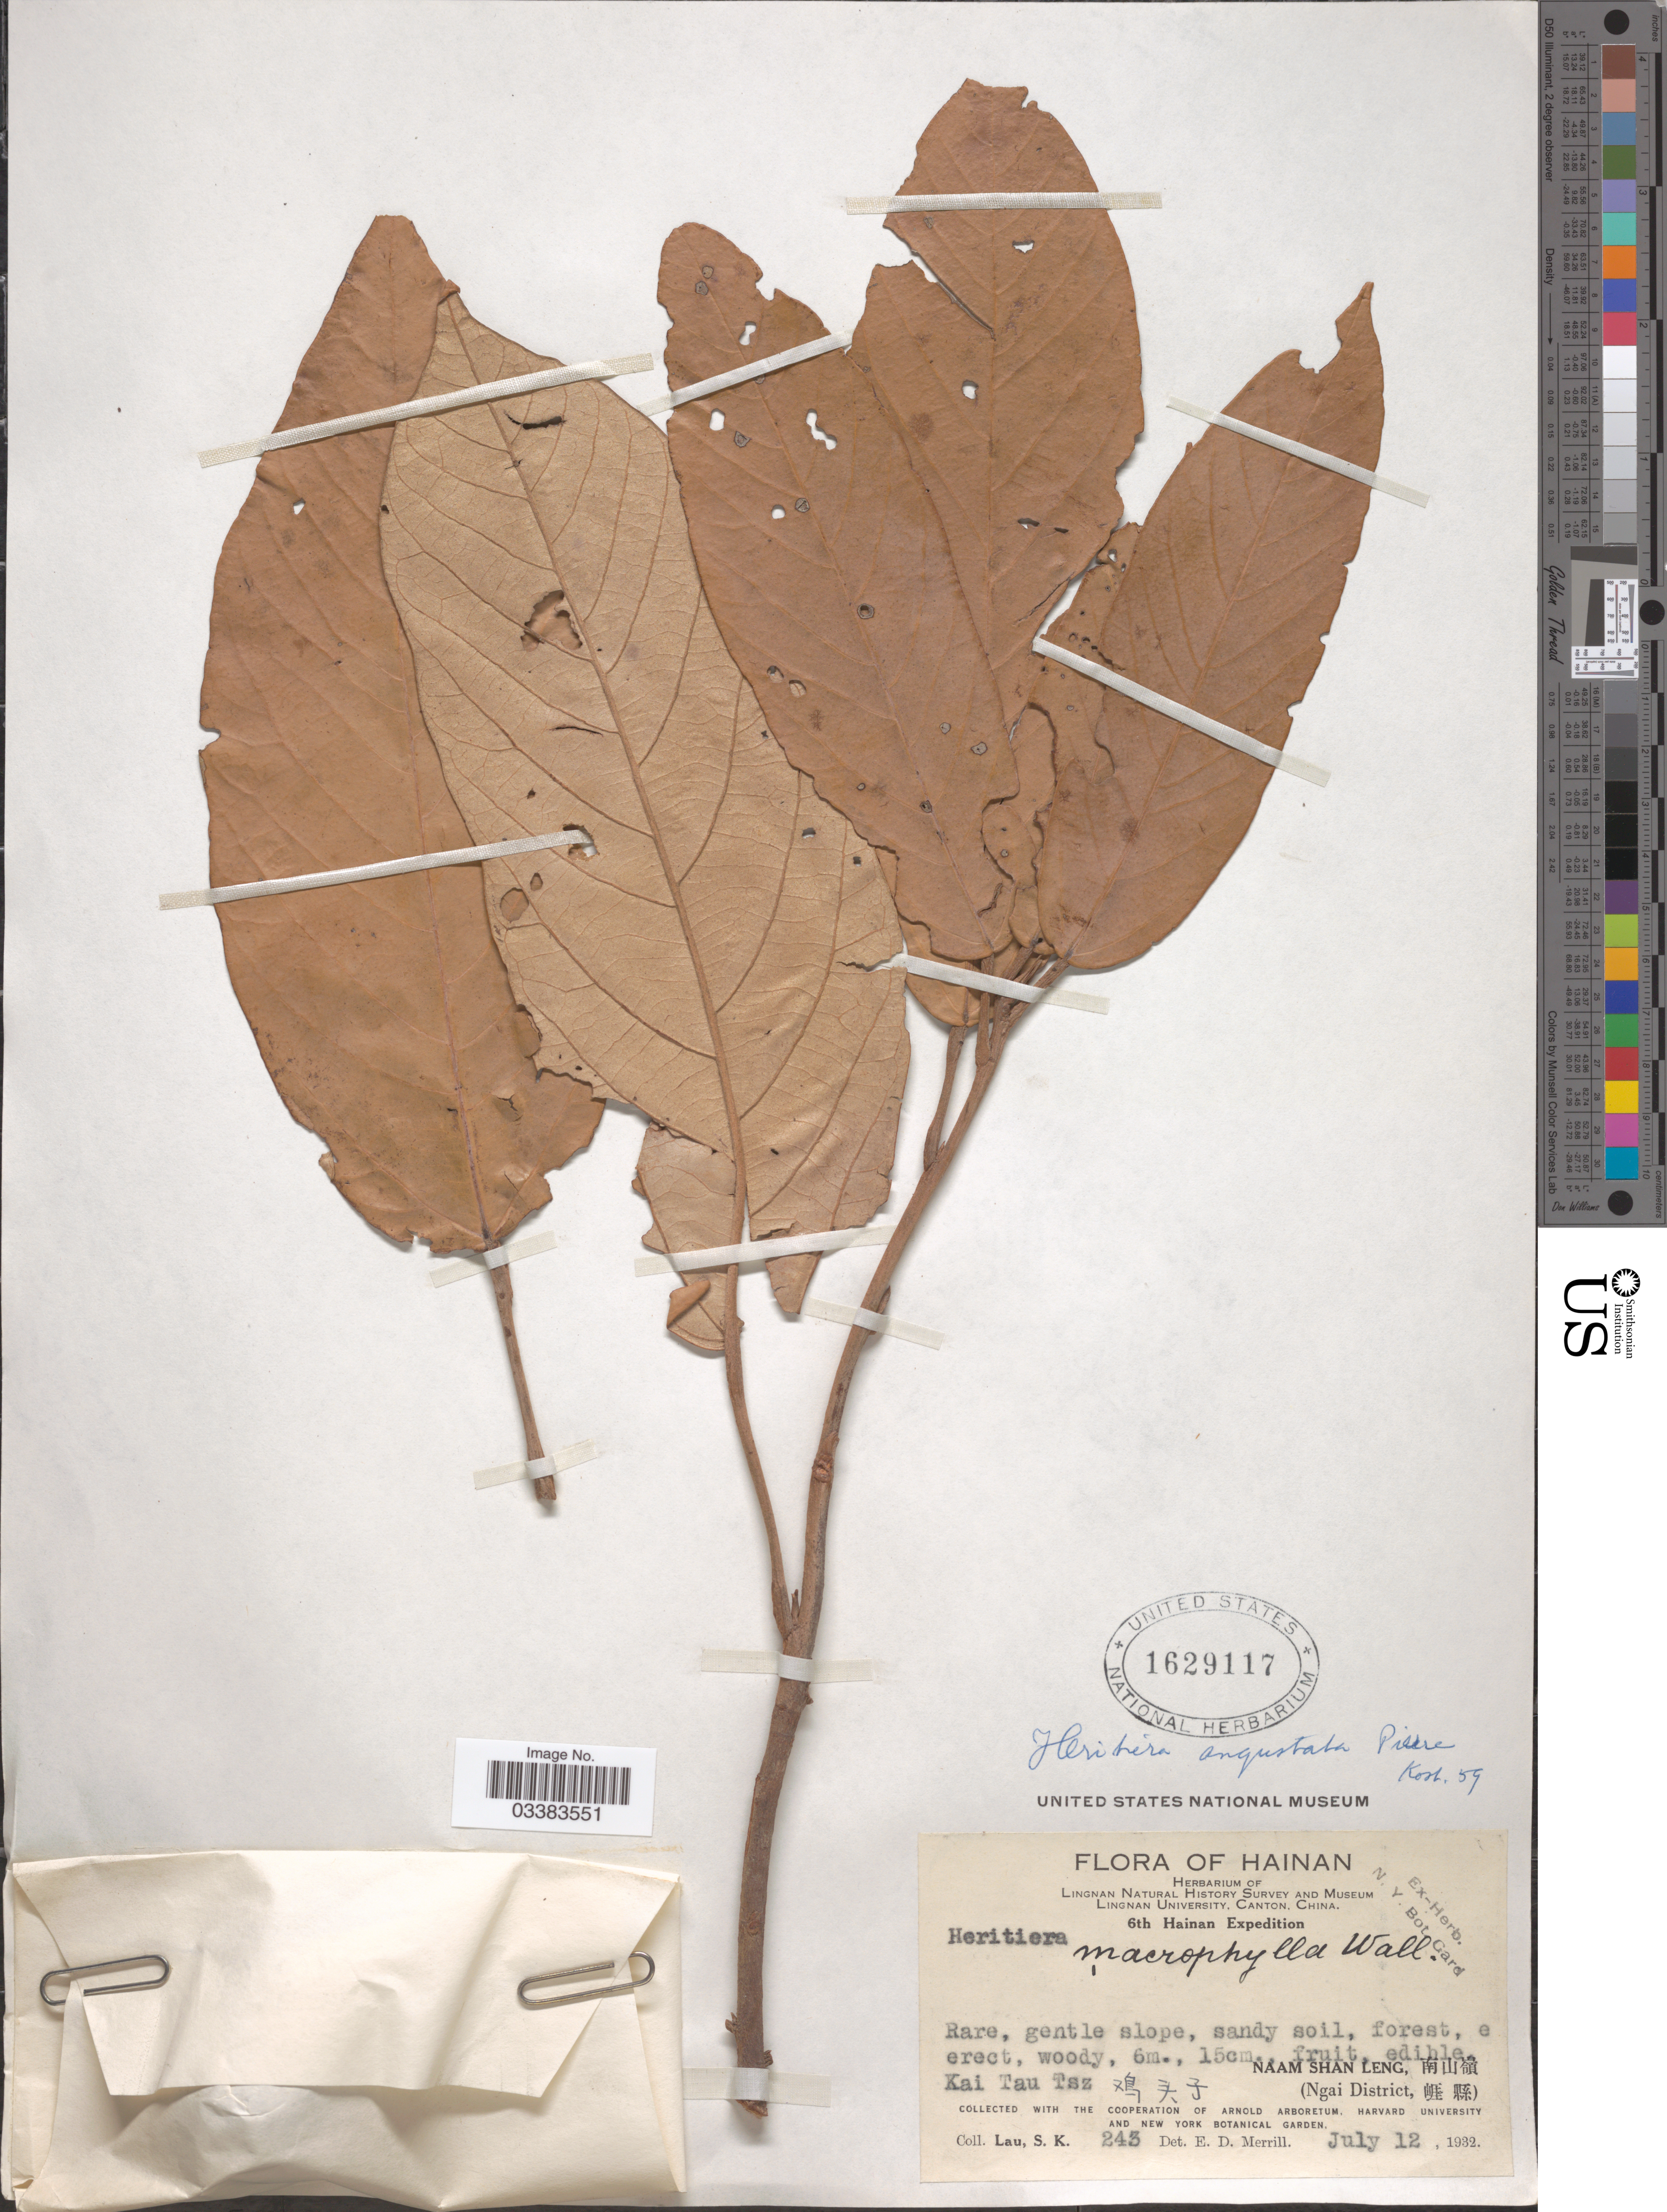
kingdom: Plantae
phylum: Tracheophyta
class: Magnoliopsida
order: Malvales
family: Malvaceae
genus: Heritiera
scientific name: Heritiera angustata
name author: Pierre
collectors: S. K. Lau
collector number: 243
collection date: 1932-07-12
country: China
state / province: Hainan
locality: Kai Tau Tsz. Naam Shan Leng. (Ngai District).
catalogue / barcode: US 1629117